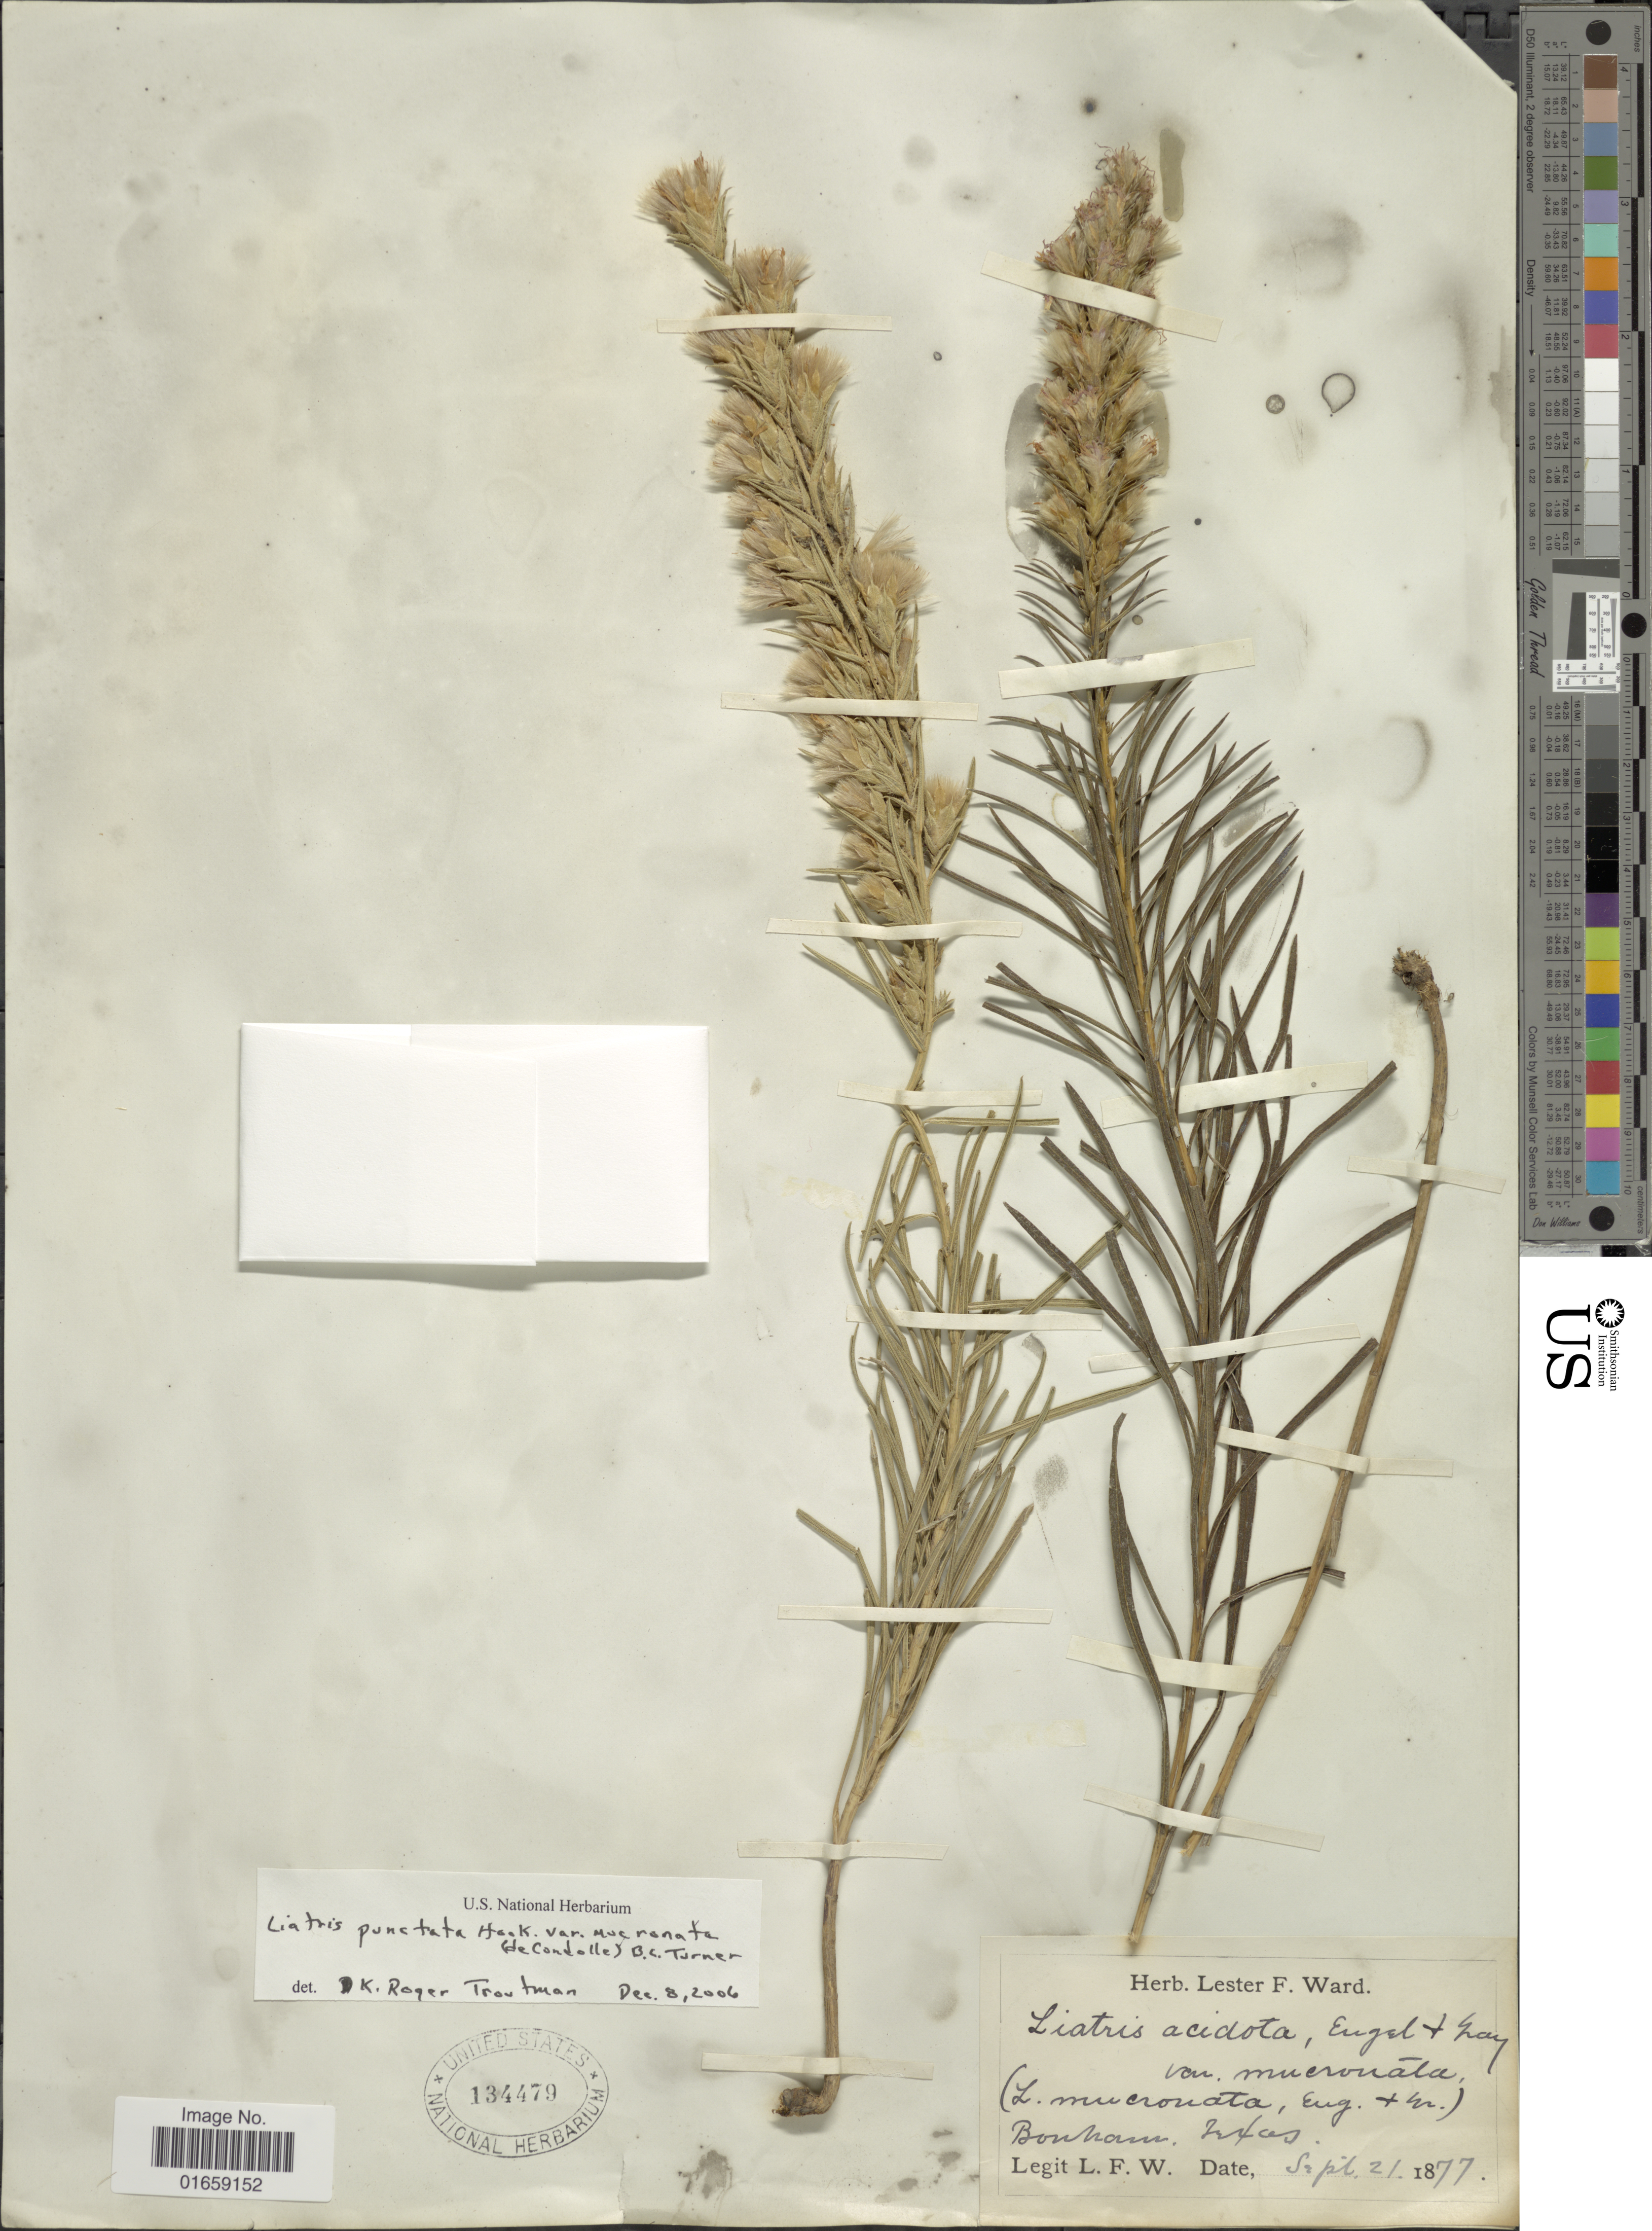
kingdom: Plantae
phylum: Tracheophyta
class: Magnoliopsida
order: Asterales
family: Asteraceae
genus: Liatris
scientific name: Liatris punctata var. mucronata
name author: (DC.) B.L. Turner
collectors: L. F. Ward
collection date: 1877-09-21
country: United States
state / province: Texas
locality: Bonham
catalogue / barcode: US 134479